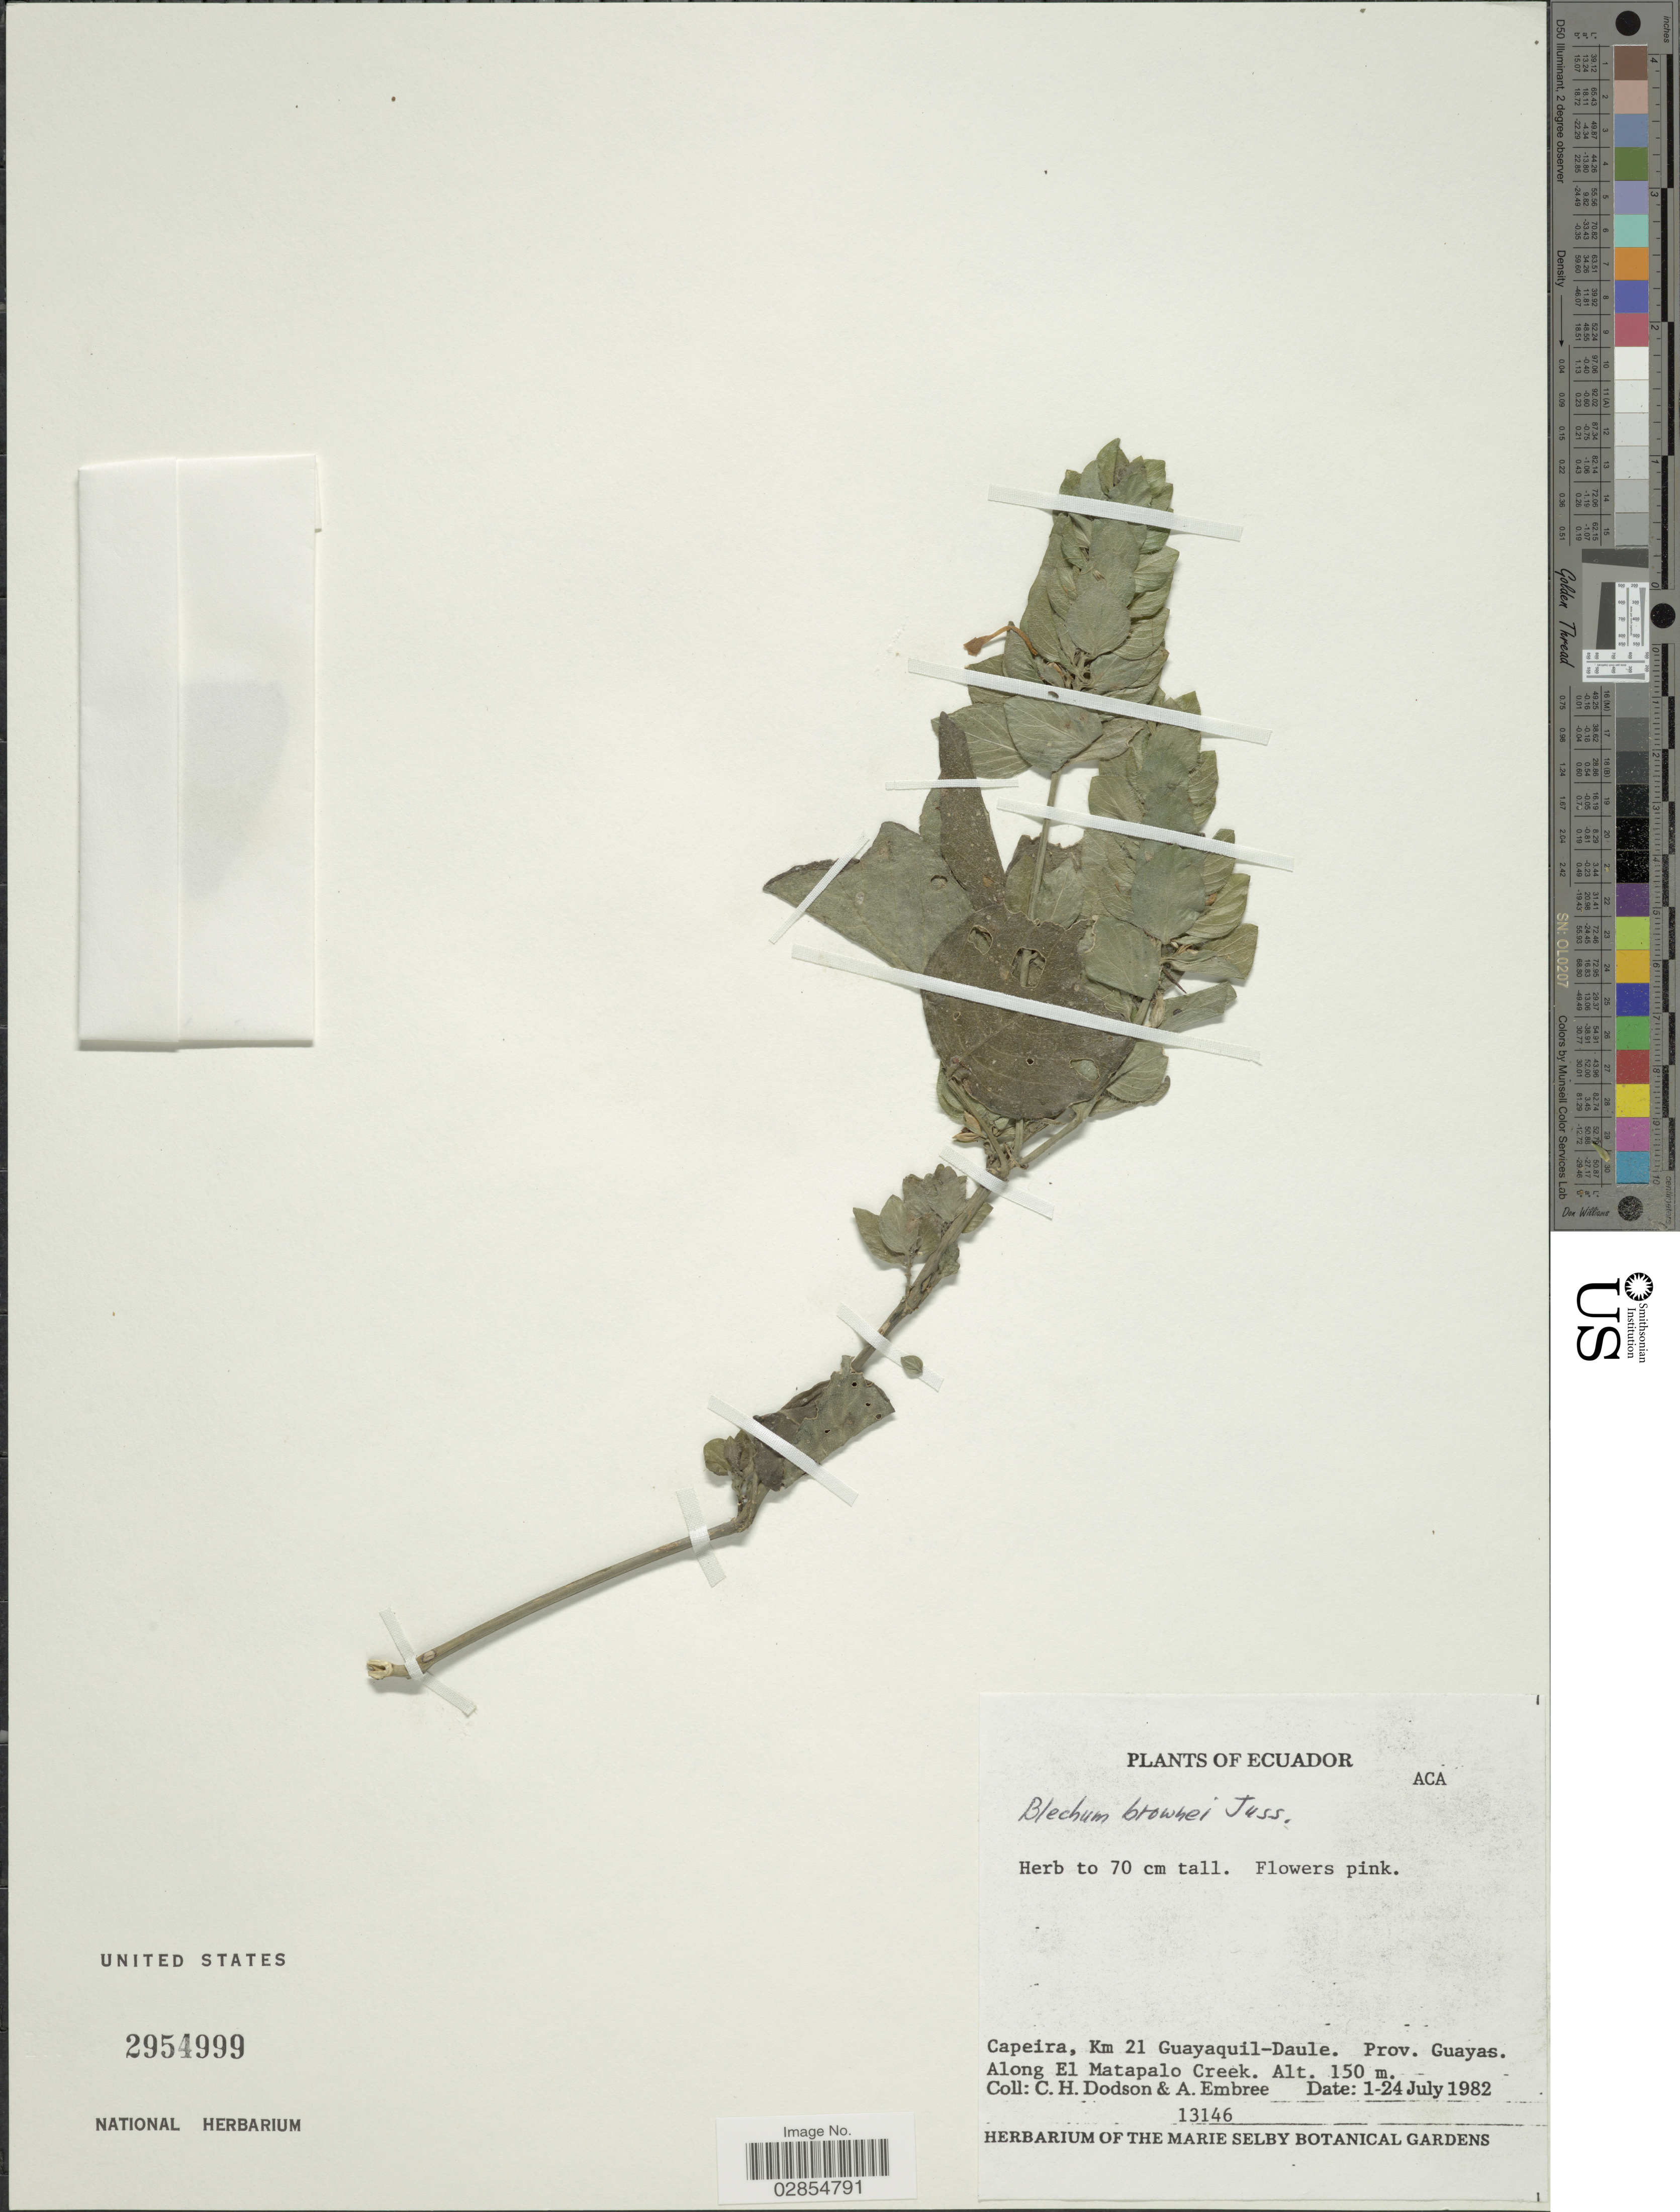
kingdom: Plantae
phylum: Tracheophyta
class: Magnoliopsida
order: Lamiales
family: Acanthaceae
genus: Blechum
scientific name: Blechum brownei f. puberulum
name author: Leonard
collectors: C. H. Dodson & A. Embree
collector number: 13146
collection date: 1982-07-01/1982-07-24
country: Ecuador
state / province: Guayas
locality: Capeira, Km 21 Guayaquil-Daule. Prov. Guayas. Along El Matapalo Creek.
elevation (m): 150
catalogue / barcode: US 2954999